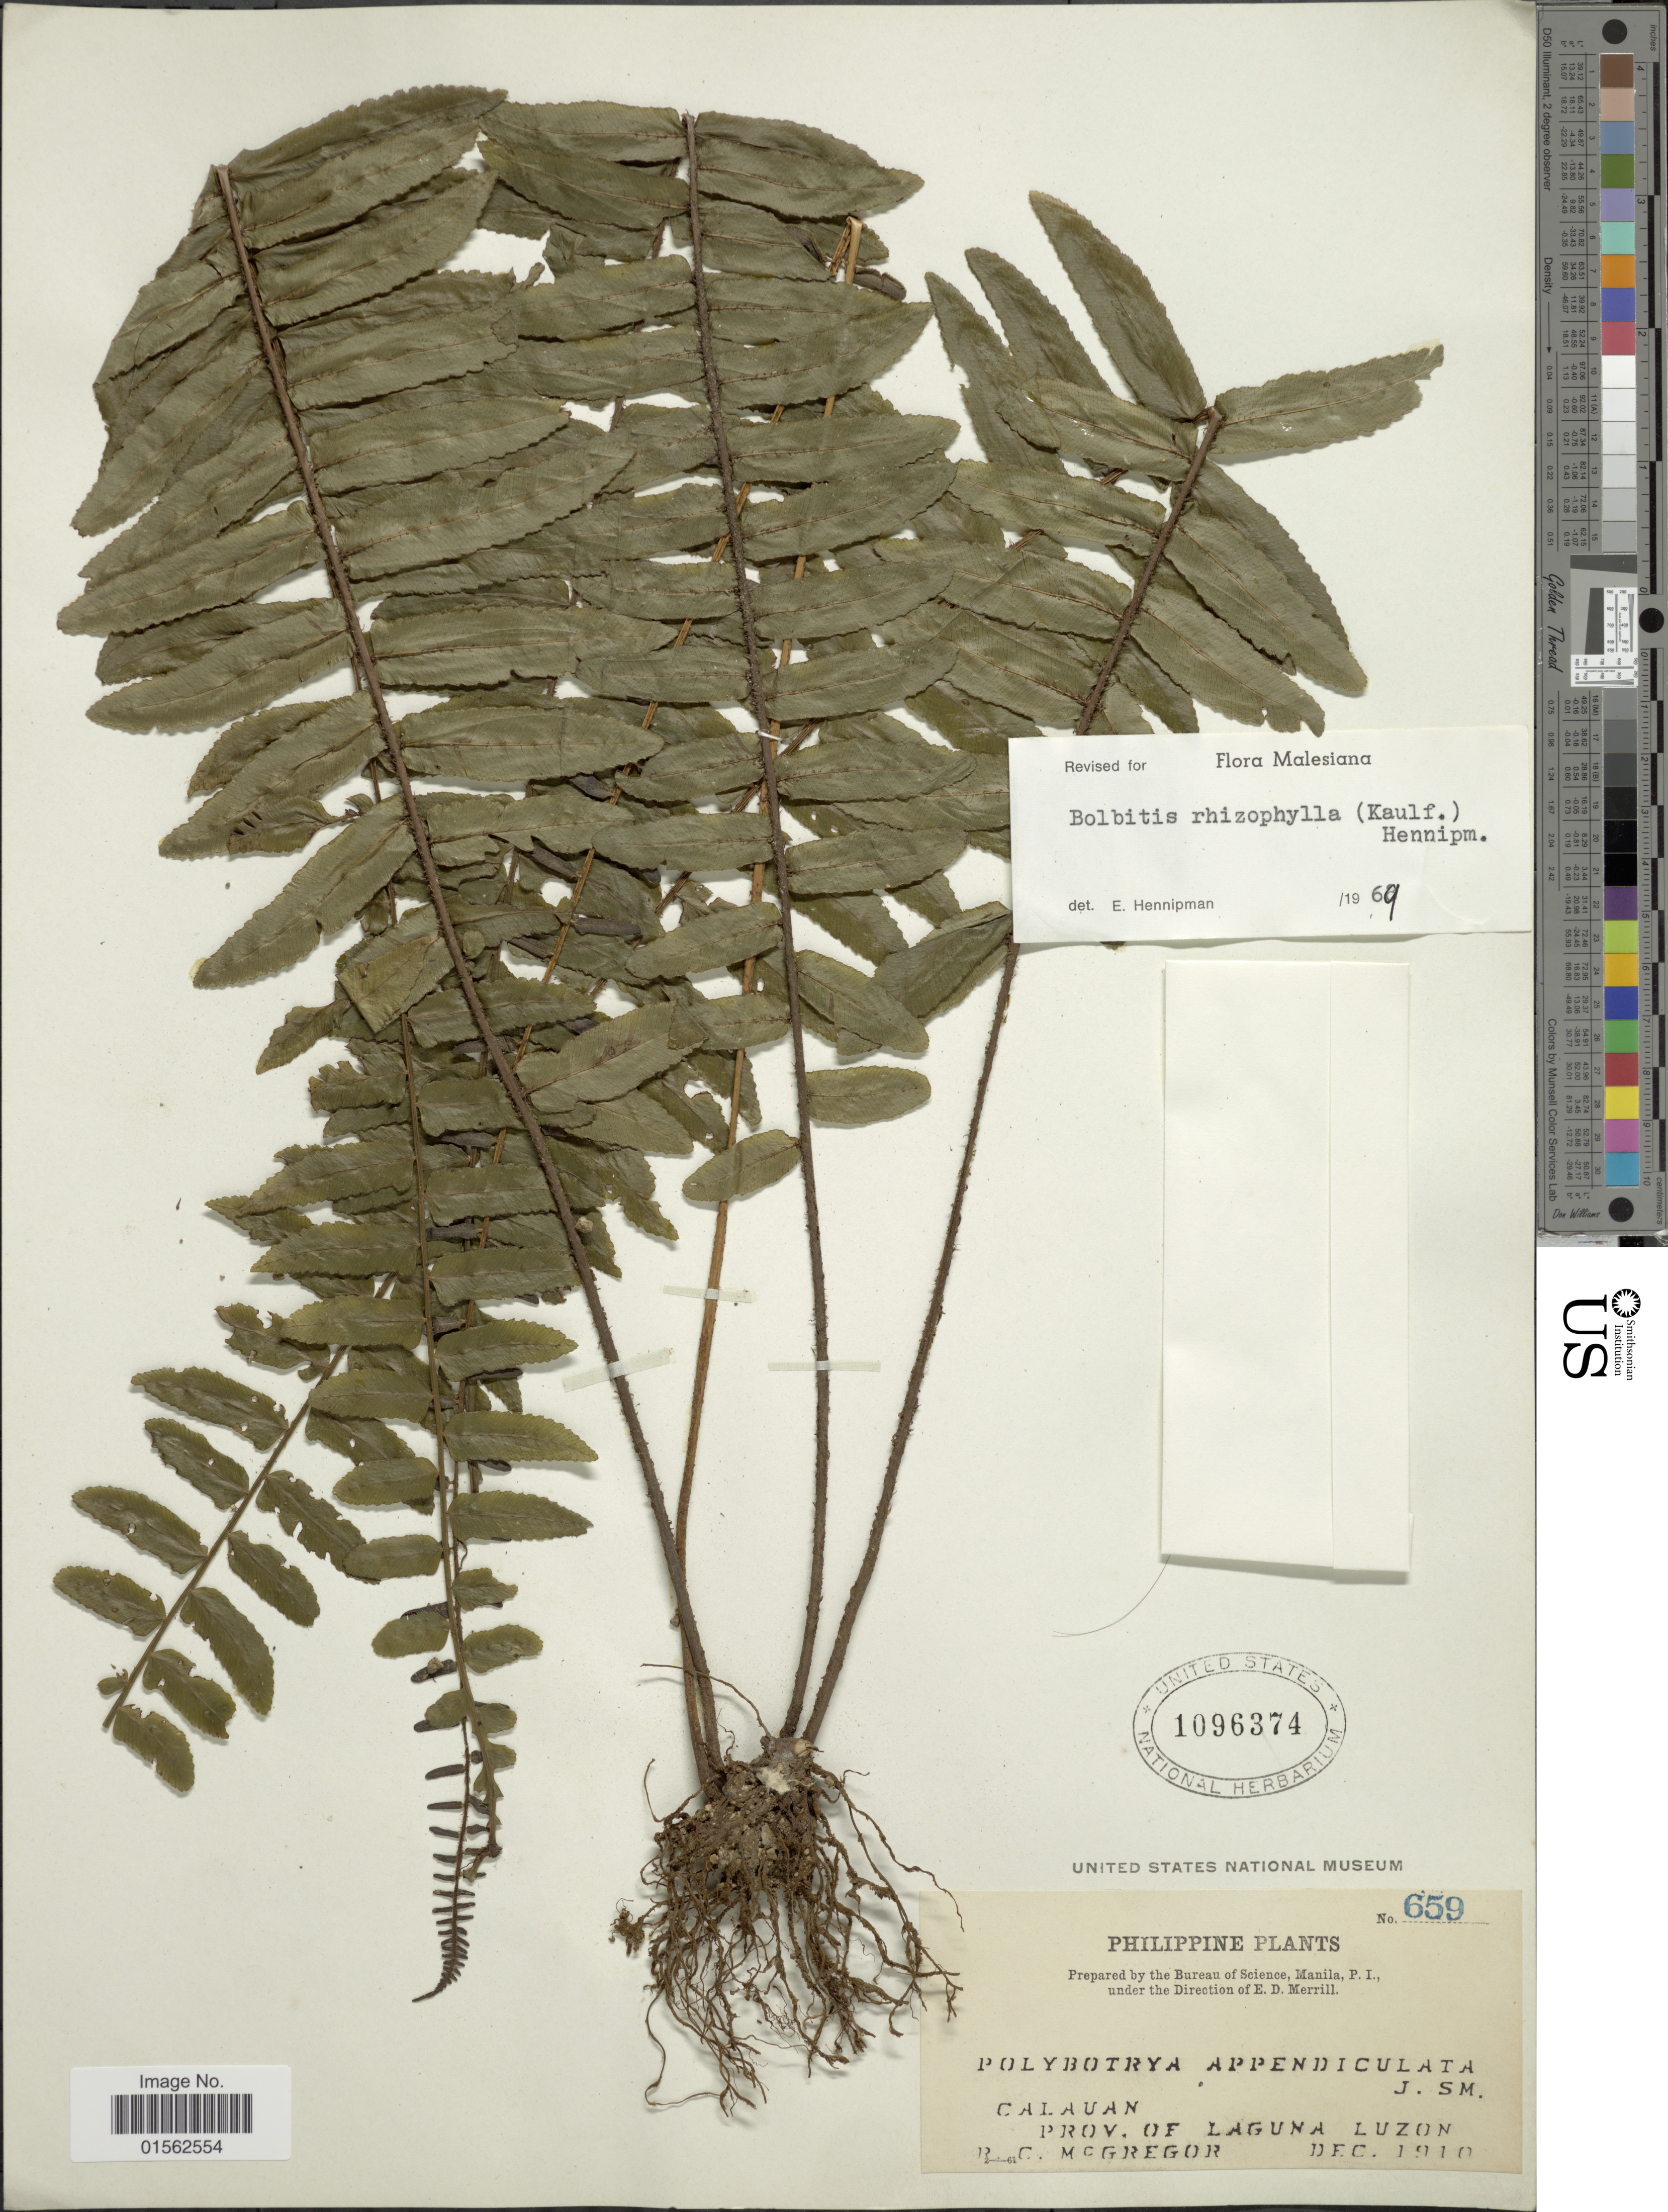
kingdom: Plantae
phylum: Tracheophyta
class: Polypodiopsida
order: Polypodiales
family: Dryopteridaceae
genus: Bolbitis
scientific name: Bolbitis rhizophylla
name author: (Kaulf.) Hennipman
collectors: C. McGregor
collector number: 659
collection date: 1910-12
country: Philippines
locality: Calaucan, Prov. of Laguna Luzon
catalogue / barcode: US 1096374